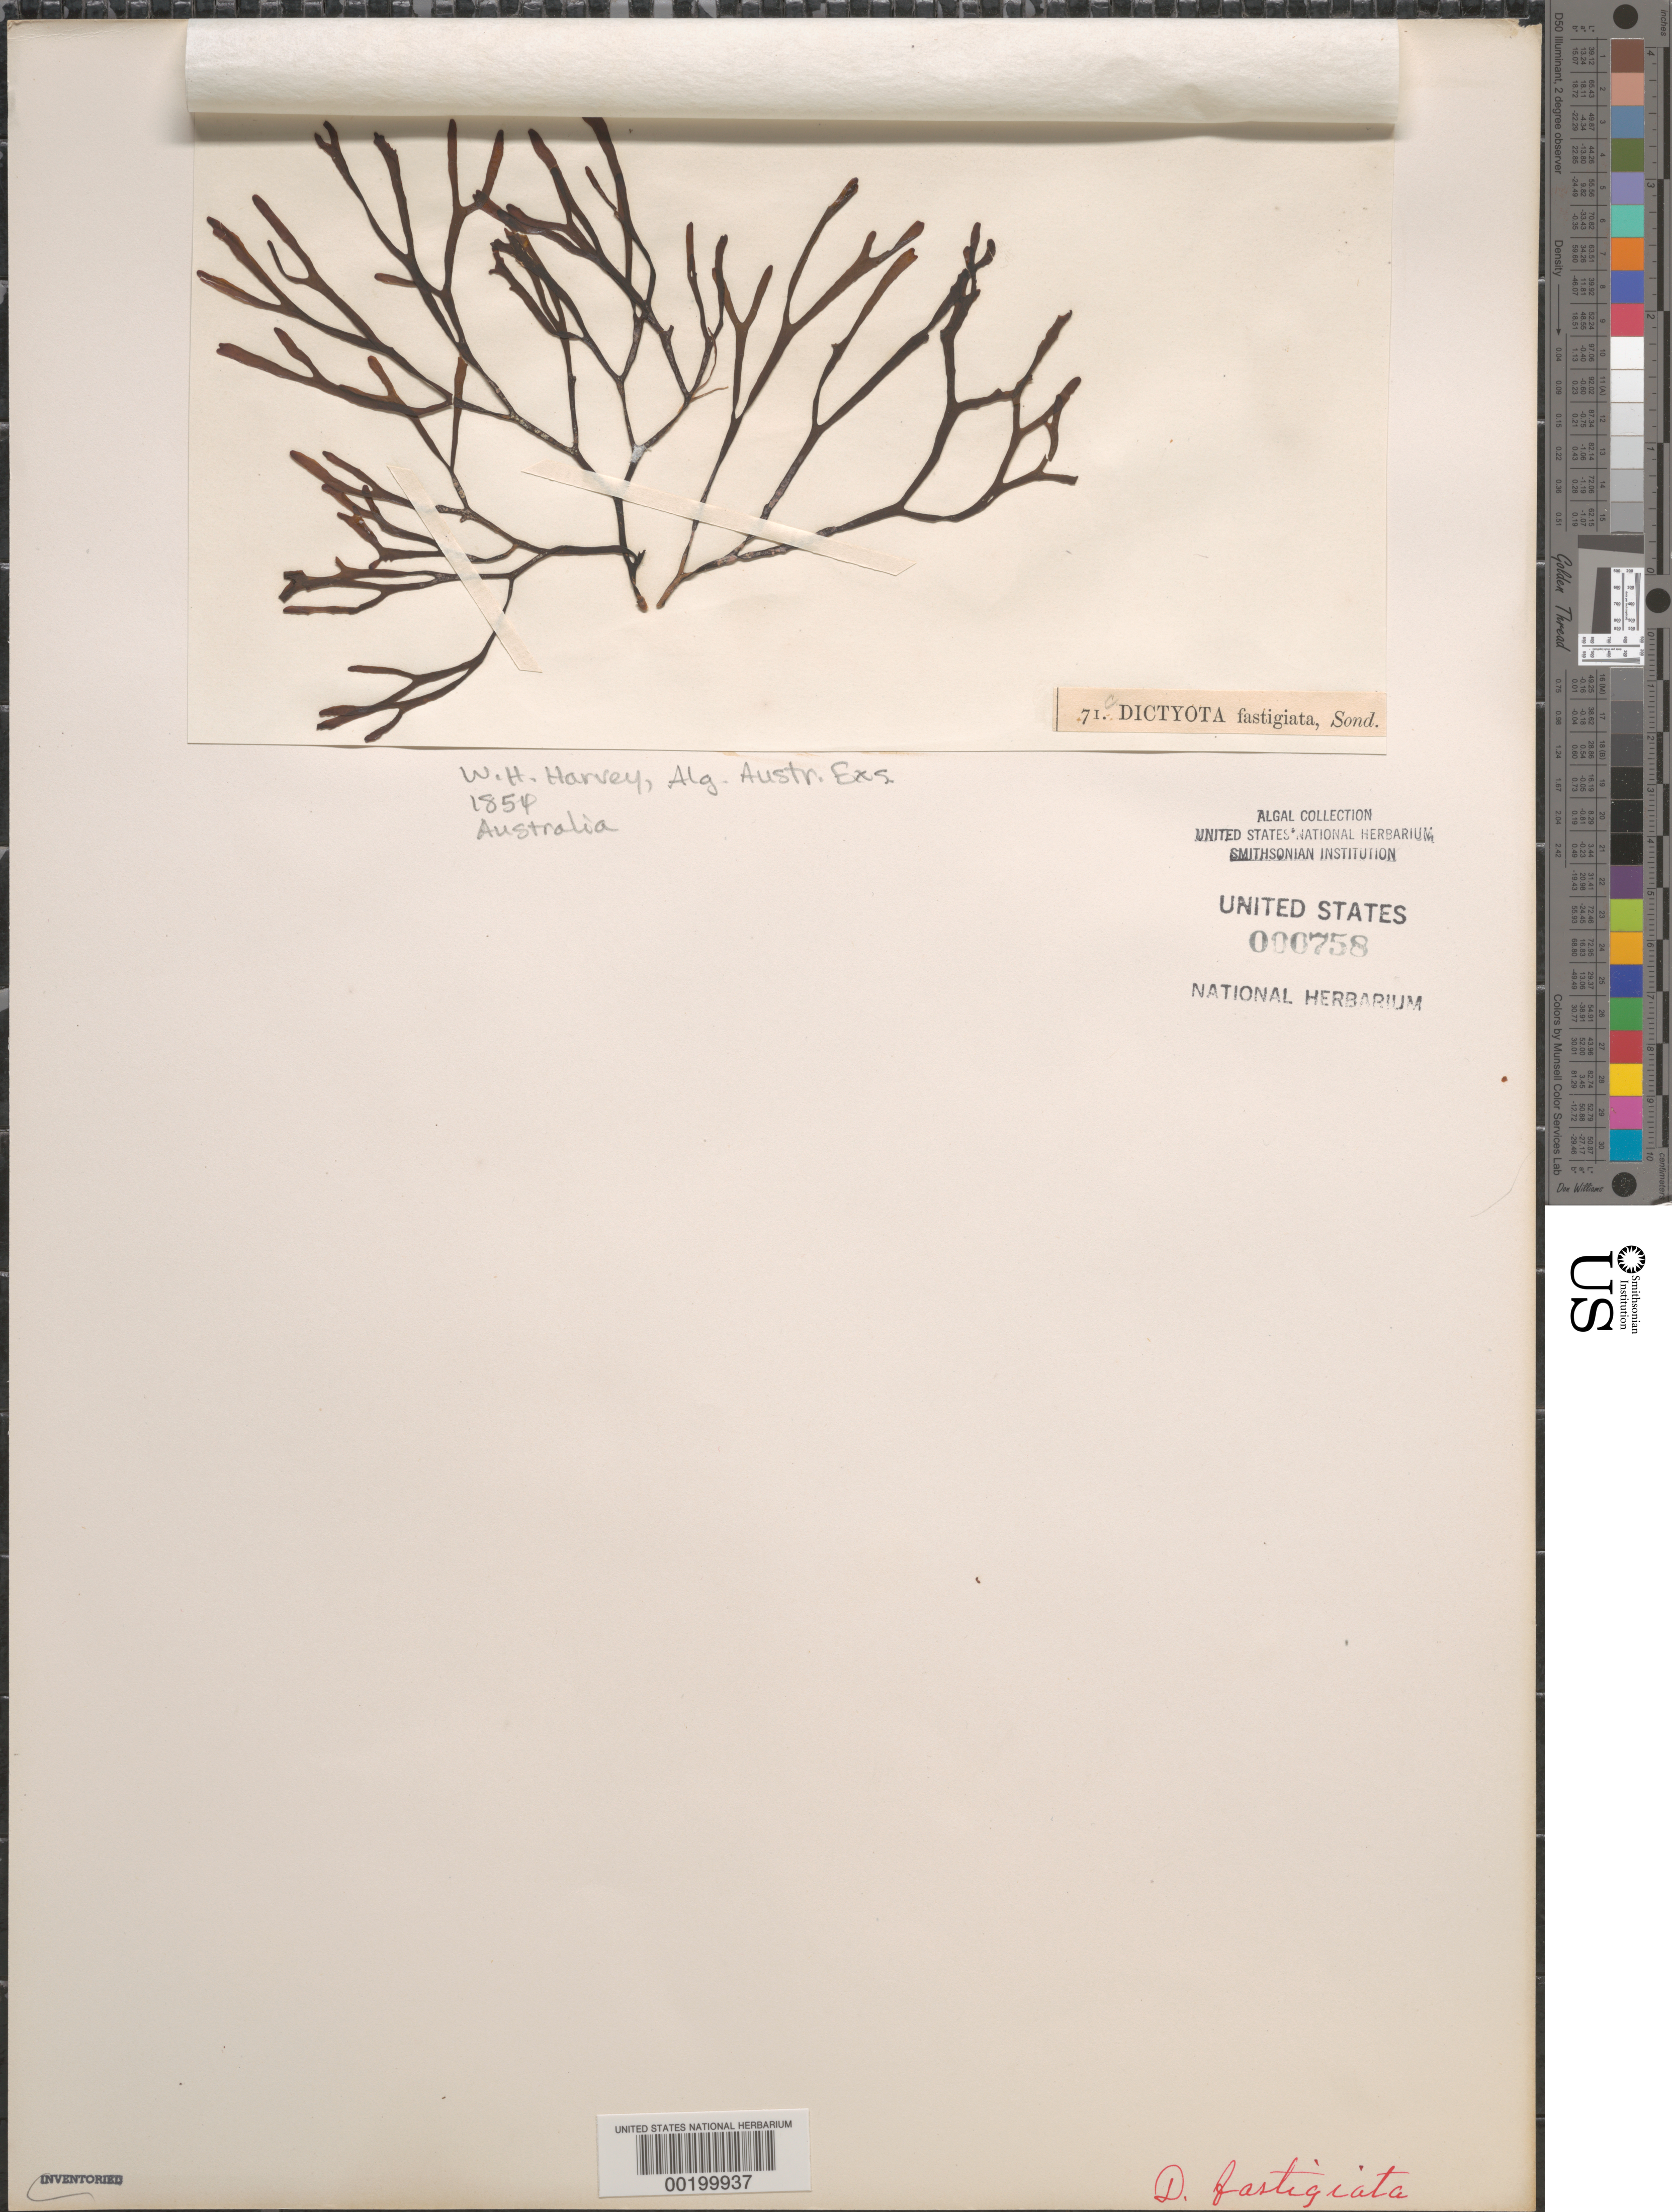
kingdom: Chromista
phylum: Ochrophyta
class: Phaeophyceae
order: Dictyotales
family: Dictyotaceae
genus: Dictyota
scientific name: Dictyota fastigiata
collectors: W. Harvey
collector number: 71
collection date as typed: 1854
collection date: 1854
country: Australia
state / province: Western Australia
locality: Princess Royal Harbor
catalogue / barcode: US 758